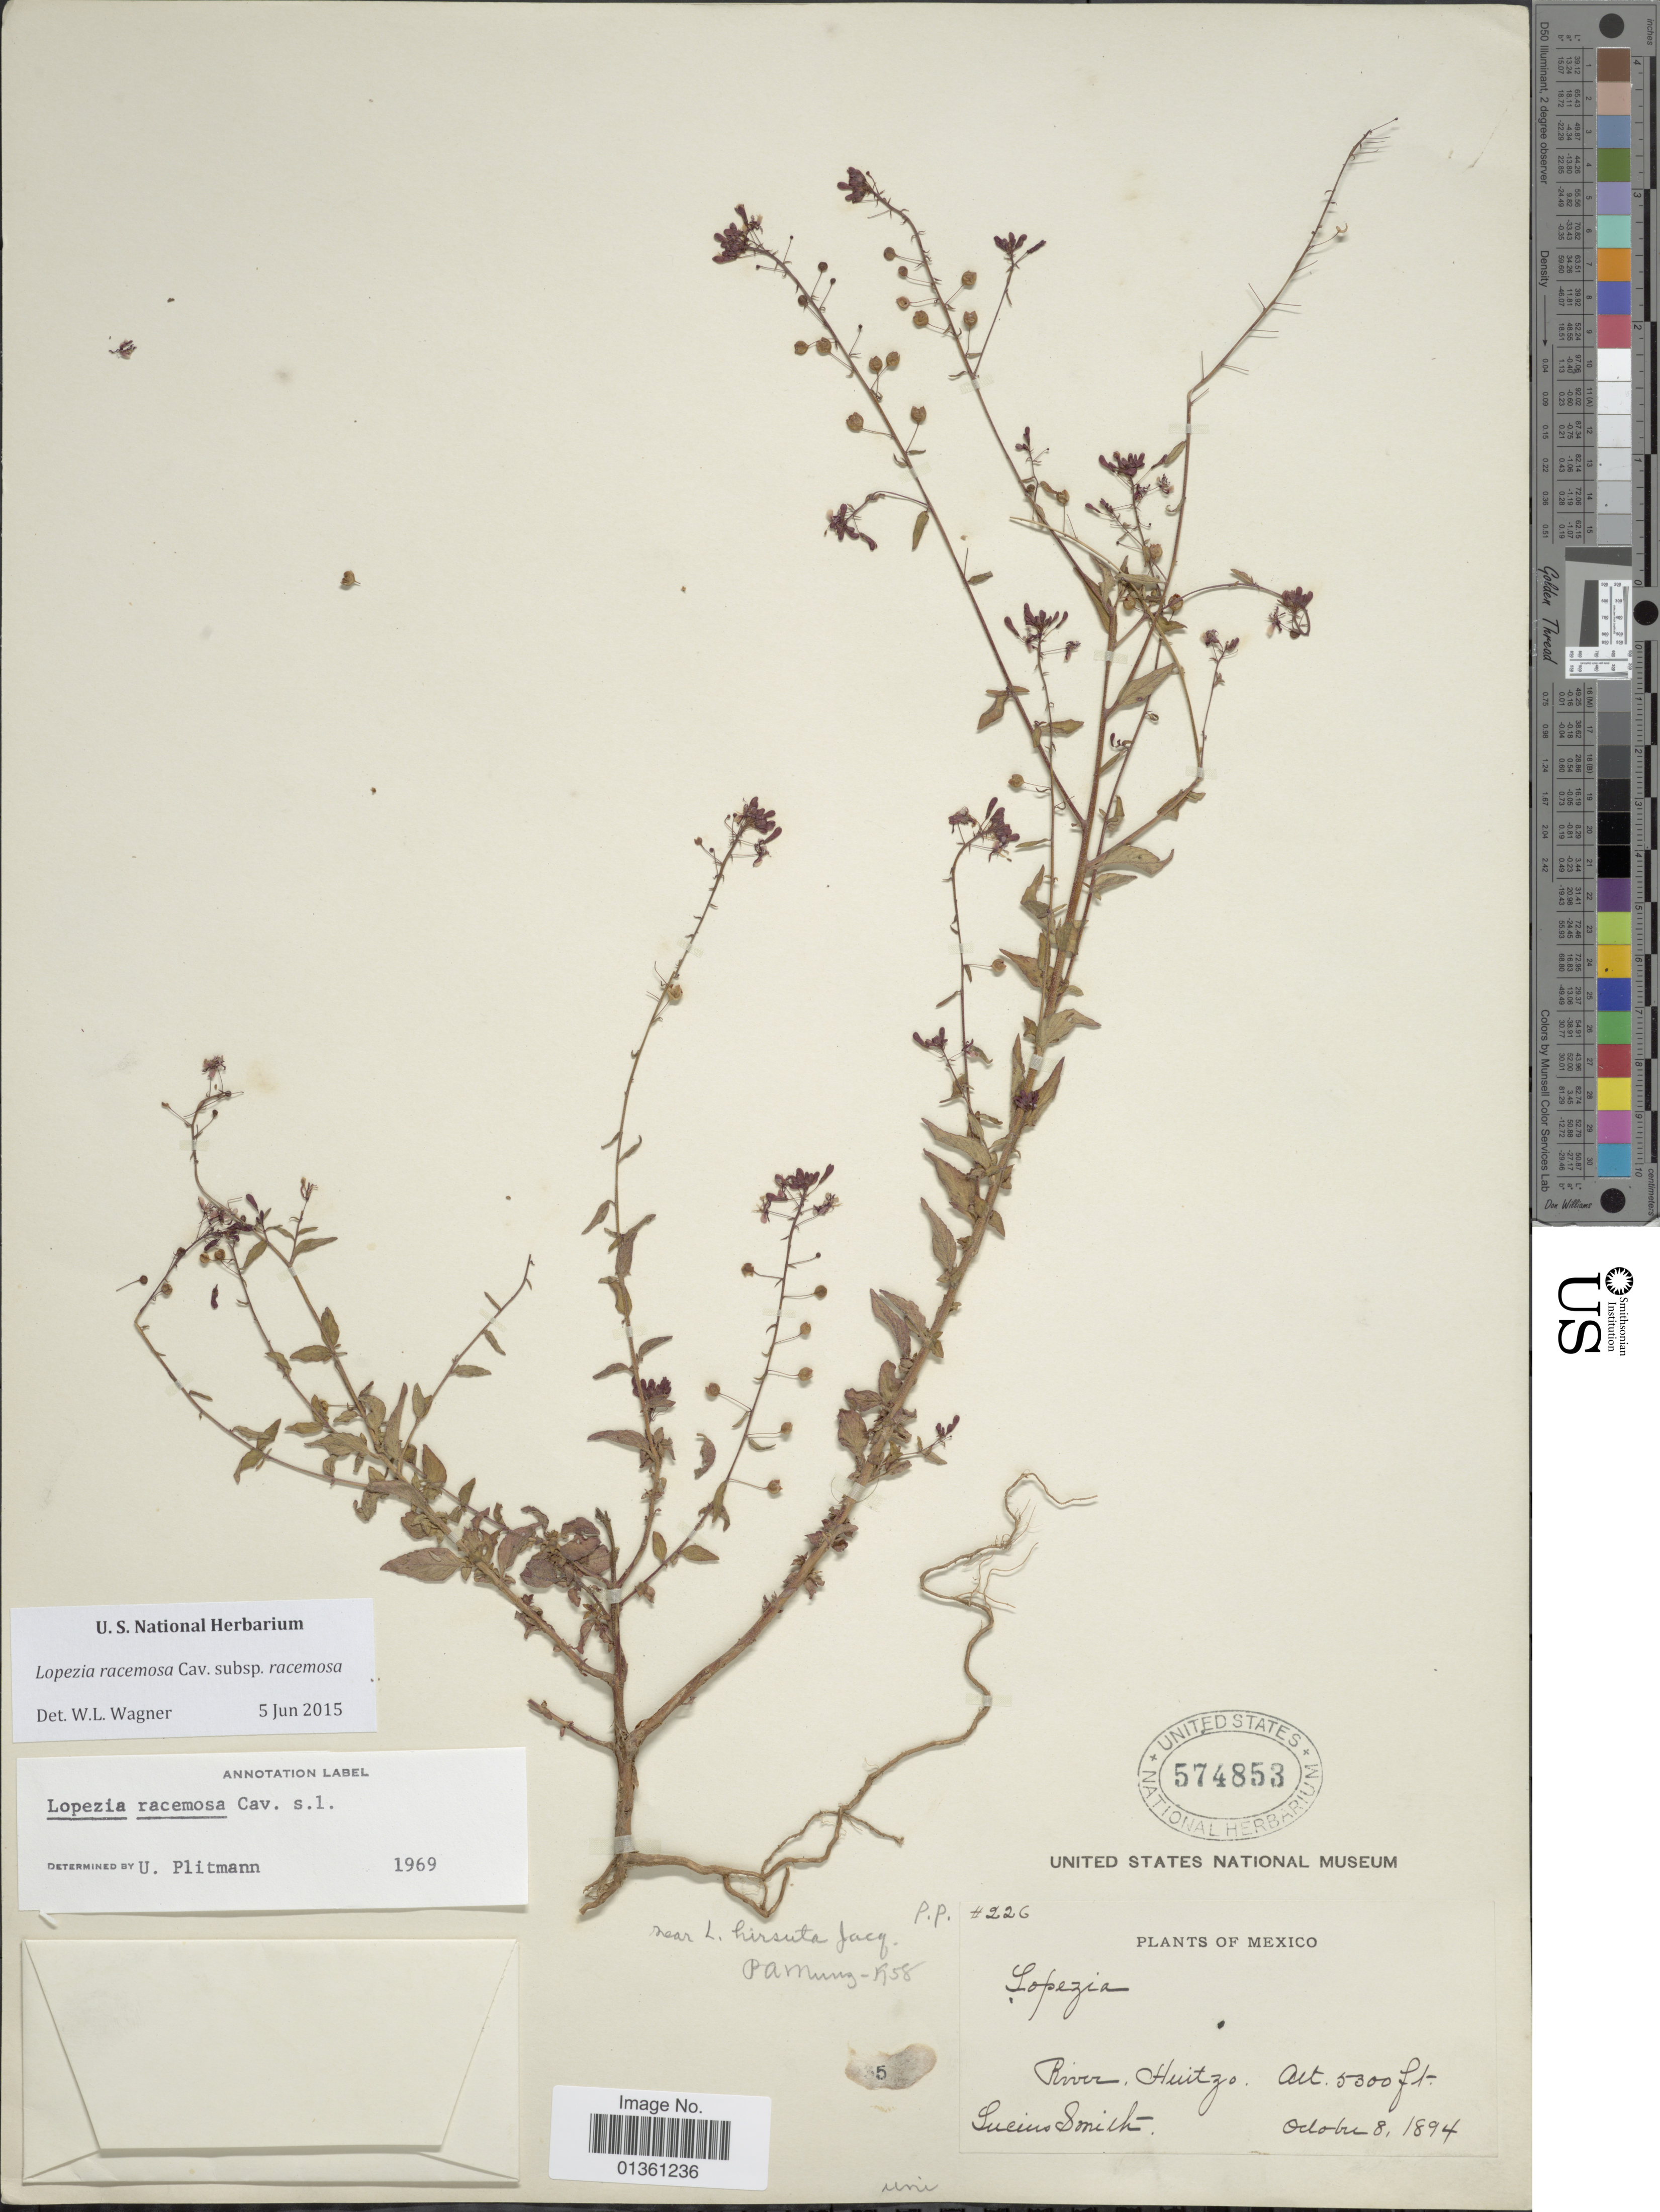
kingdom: Plantae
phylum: Tracheophyta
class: Magnoliopsida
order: Myrtales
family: Onagraceae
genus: Lopezia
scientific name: Lopezia racemosa subsp. racemosa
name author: Cav.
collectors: L. C. Smith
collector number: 226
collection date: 1894-10-08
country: Mexico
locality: River Huitzo.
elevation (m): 1615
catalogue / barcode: US 574853